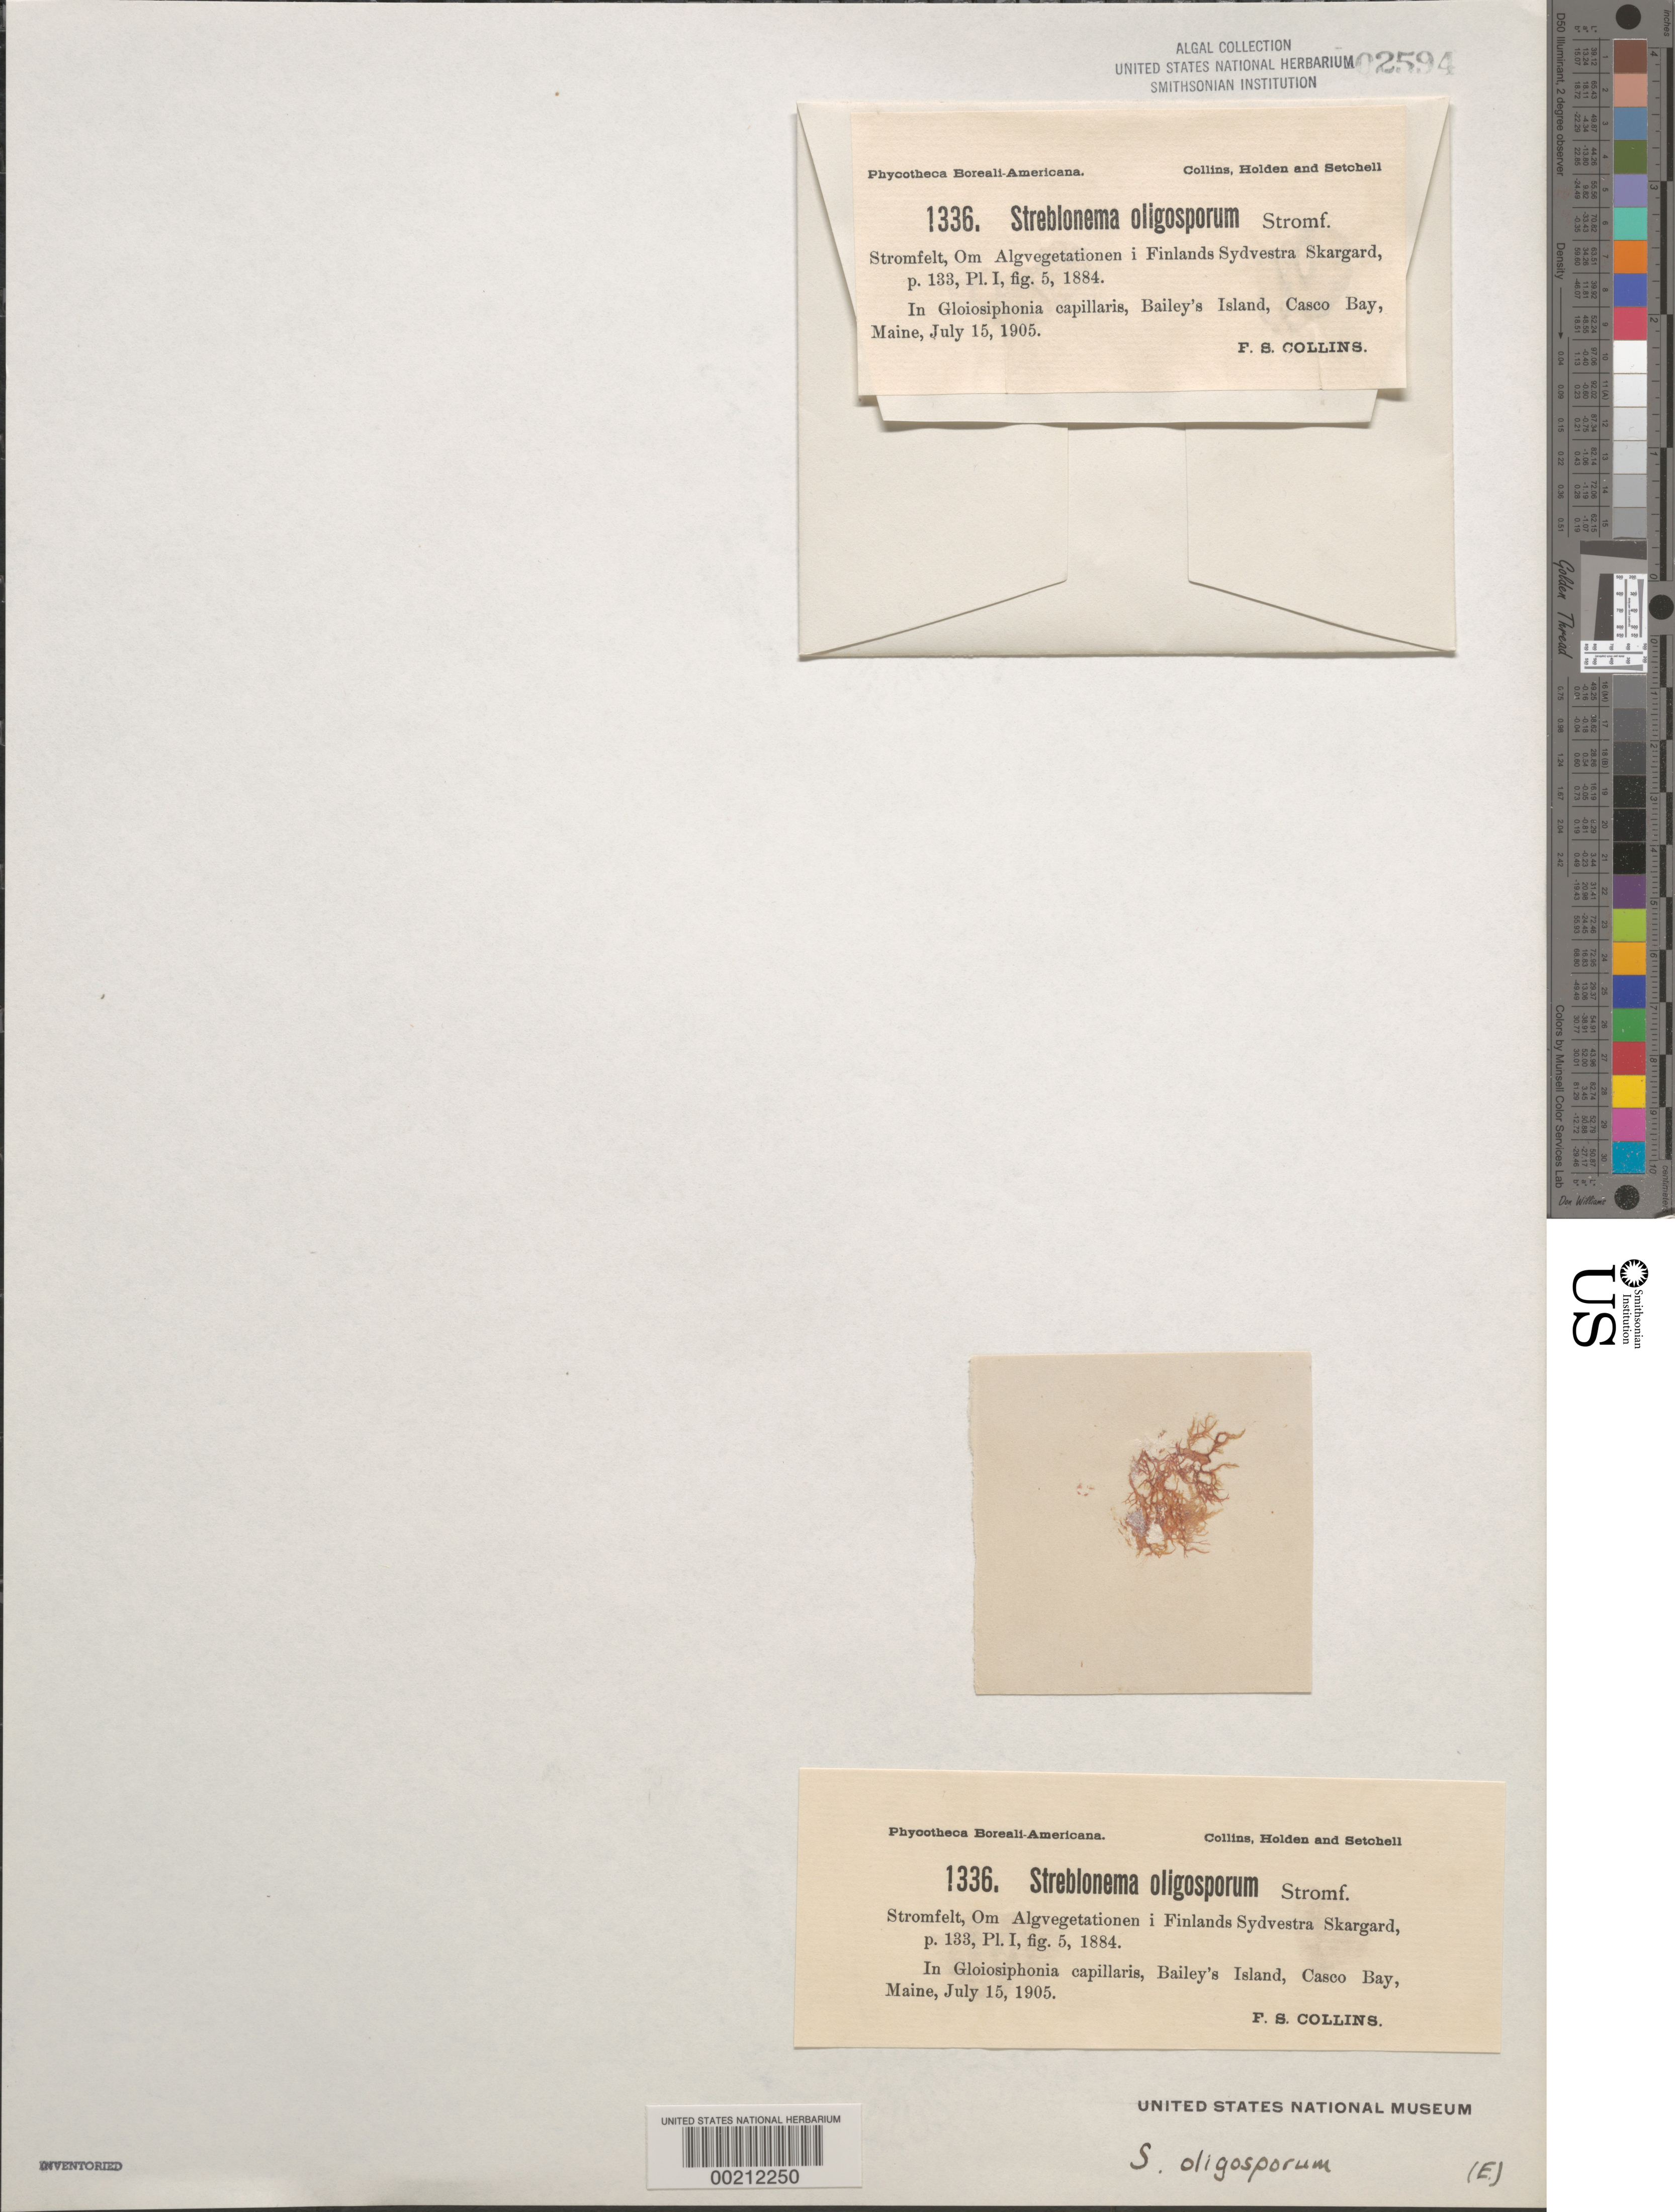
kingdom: Chromista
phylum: Ochrophyta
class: Phaeophyceae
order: Dictyosiphonales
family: Punctariaceae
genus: Litosiphon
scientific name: Litosiphon laminariae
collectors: F. Collins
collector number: PB-A 1336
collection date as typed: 15 Jul 1905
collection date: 1905-07-15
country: United States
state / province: Maine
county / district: Cumberland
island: Bailey Island (Bailey's Island)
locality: Casco Bay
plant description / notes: Collins, Holden & Setchell, Phycotheca Boreali-Americana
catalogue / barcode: US 2594